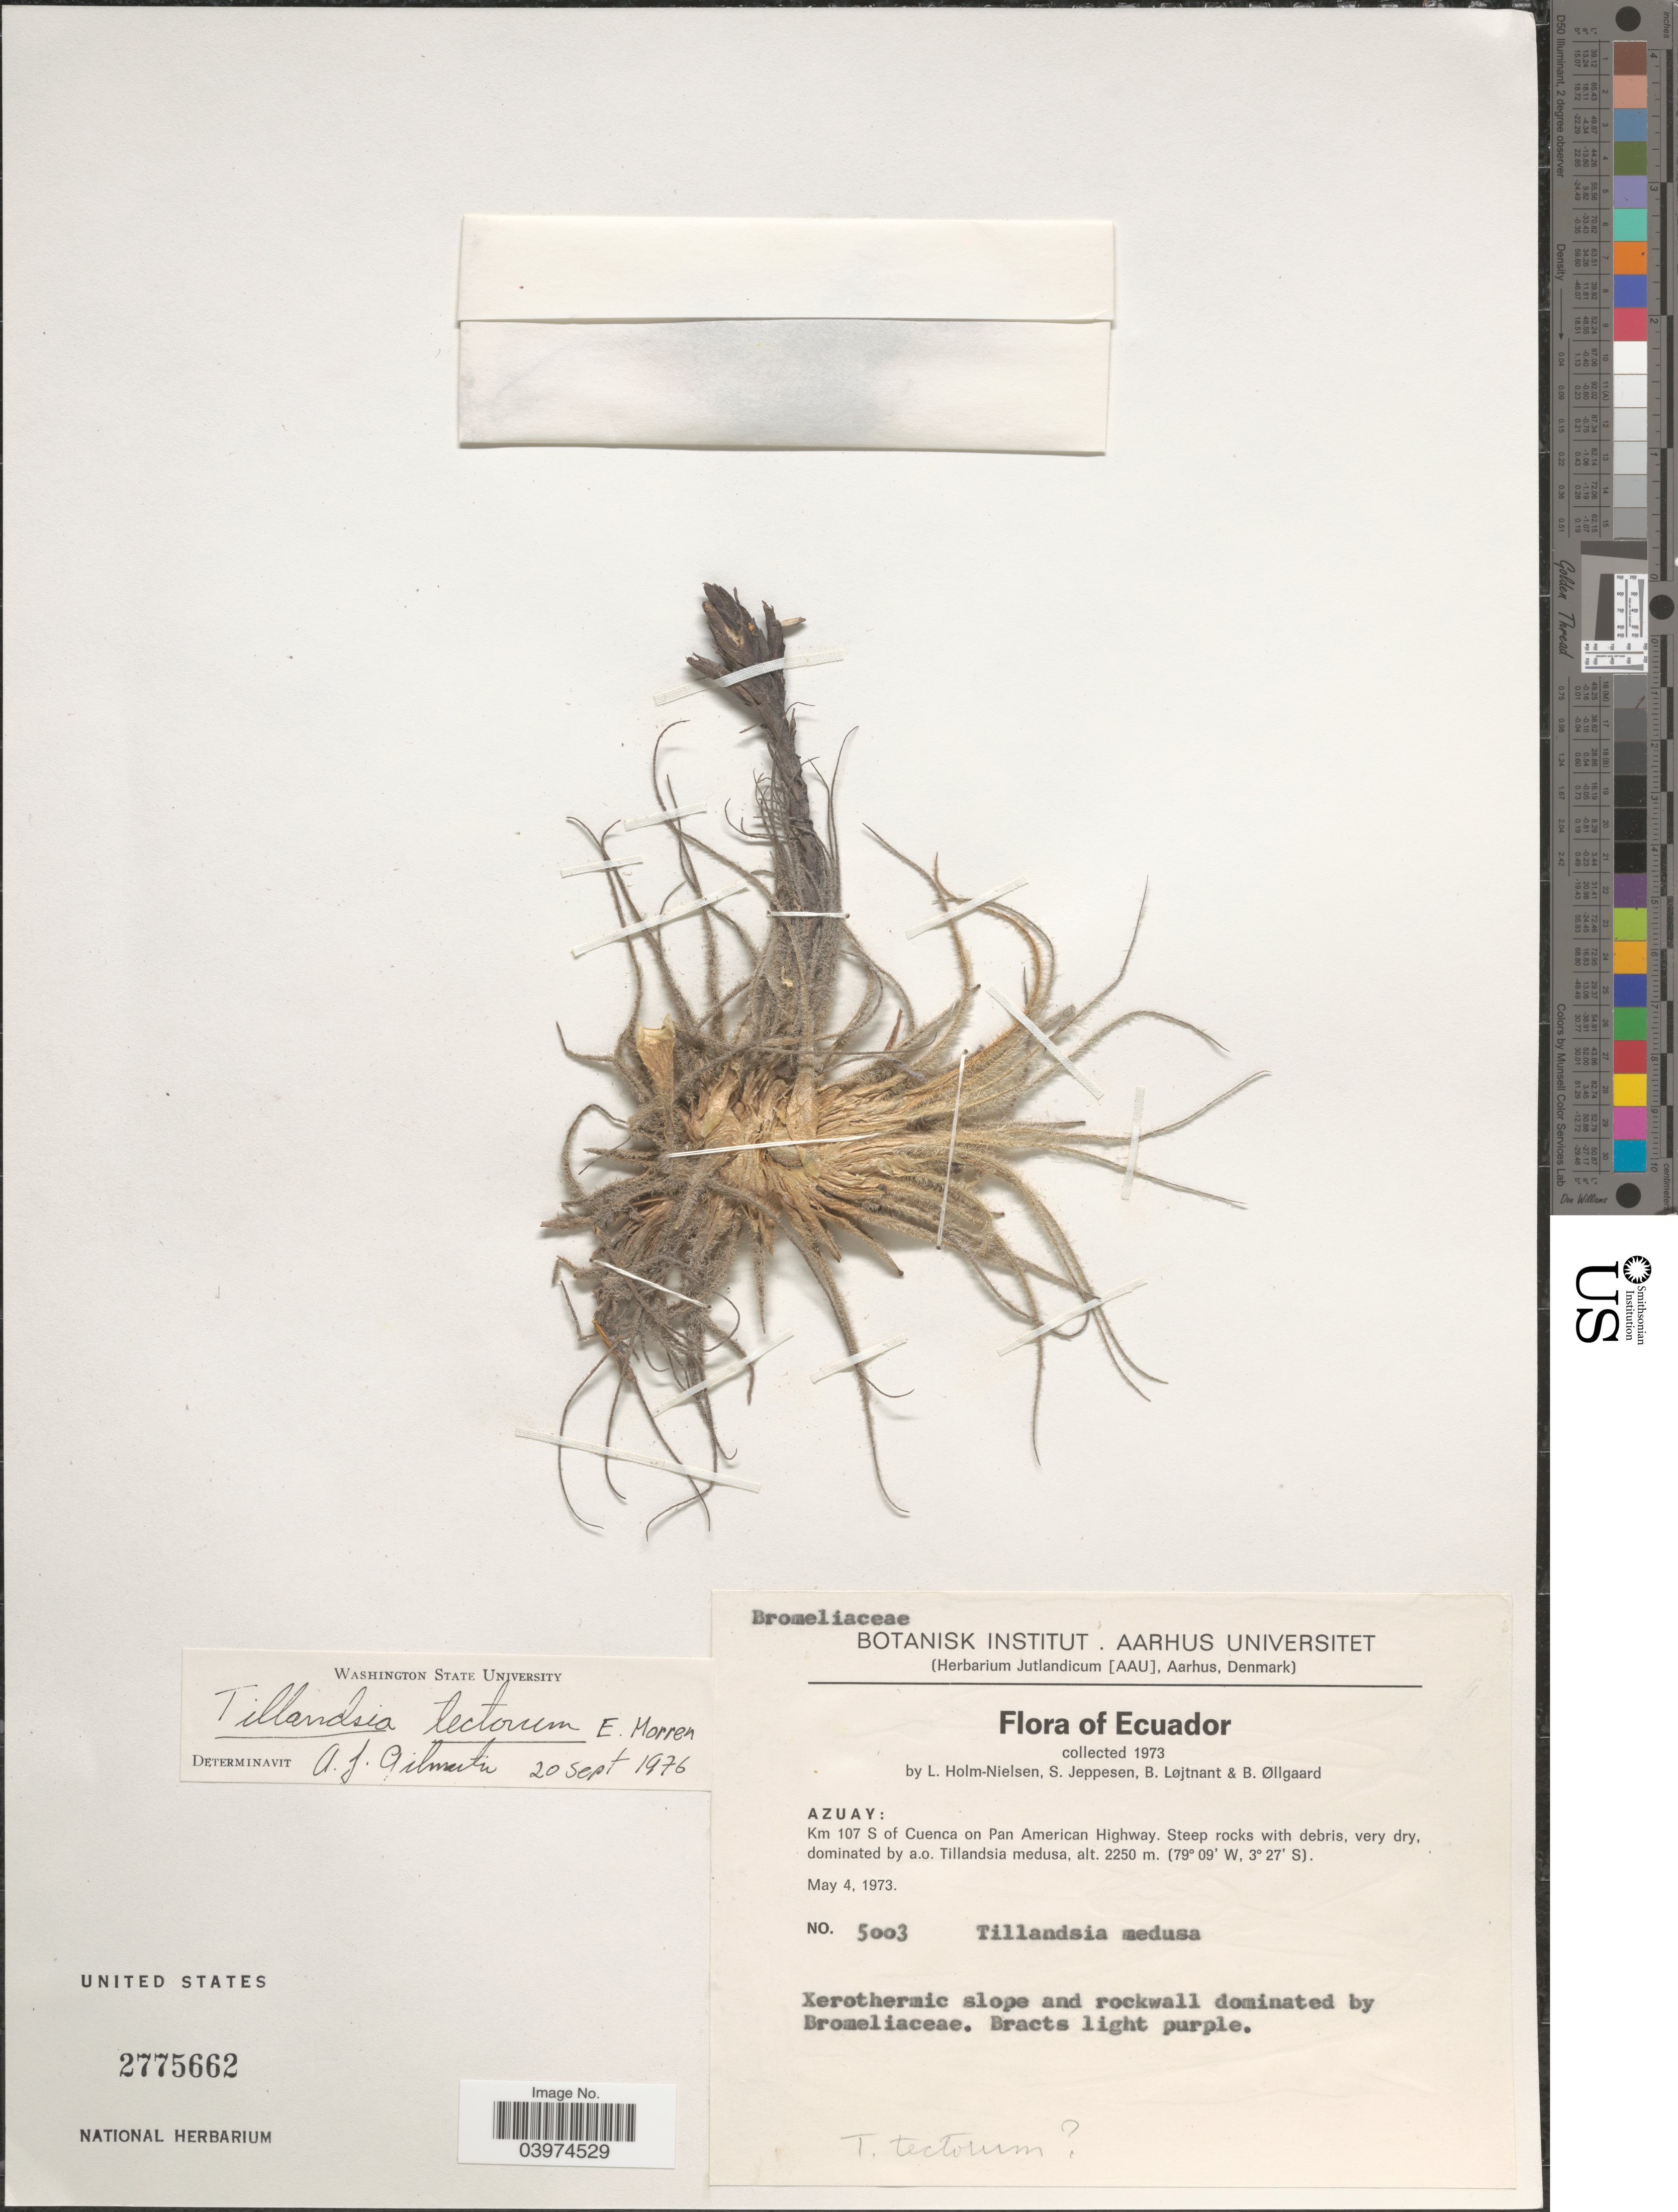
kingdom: Plantae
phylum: Tracheophyta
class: Liliopsida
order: Poales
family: Bromeliaceae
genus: Tillandsia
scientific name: Tillandsia tectorum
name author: É. Morren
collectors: L. Holm-Nielsen, S. Jeppesen, B. Löjtnant & B. Øllgaard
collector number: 5003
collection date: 1971-05-04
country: Ecuador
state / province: Azuay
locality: Km 107 S of Cuenca on Pan American Highway.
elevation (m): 2250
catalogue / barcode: US 2775662